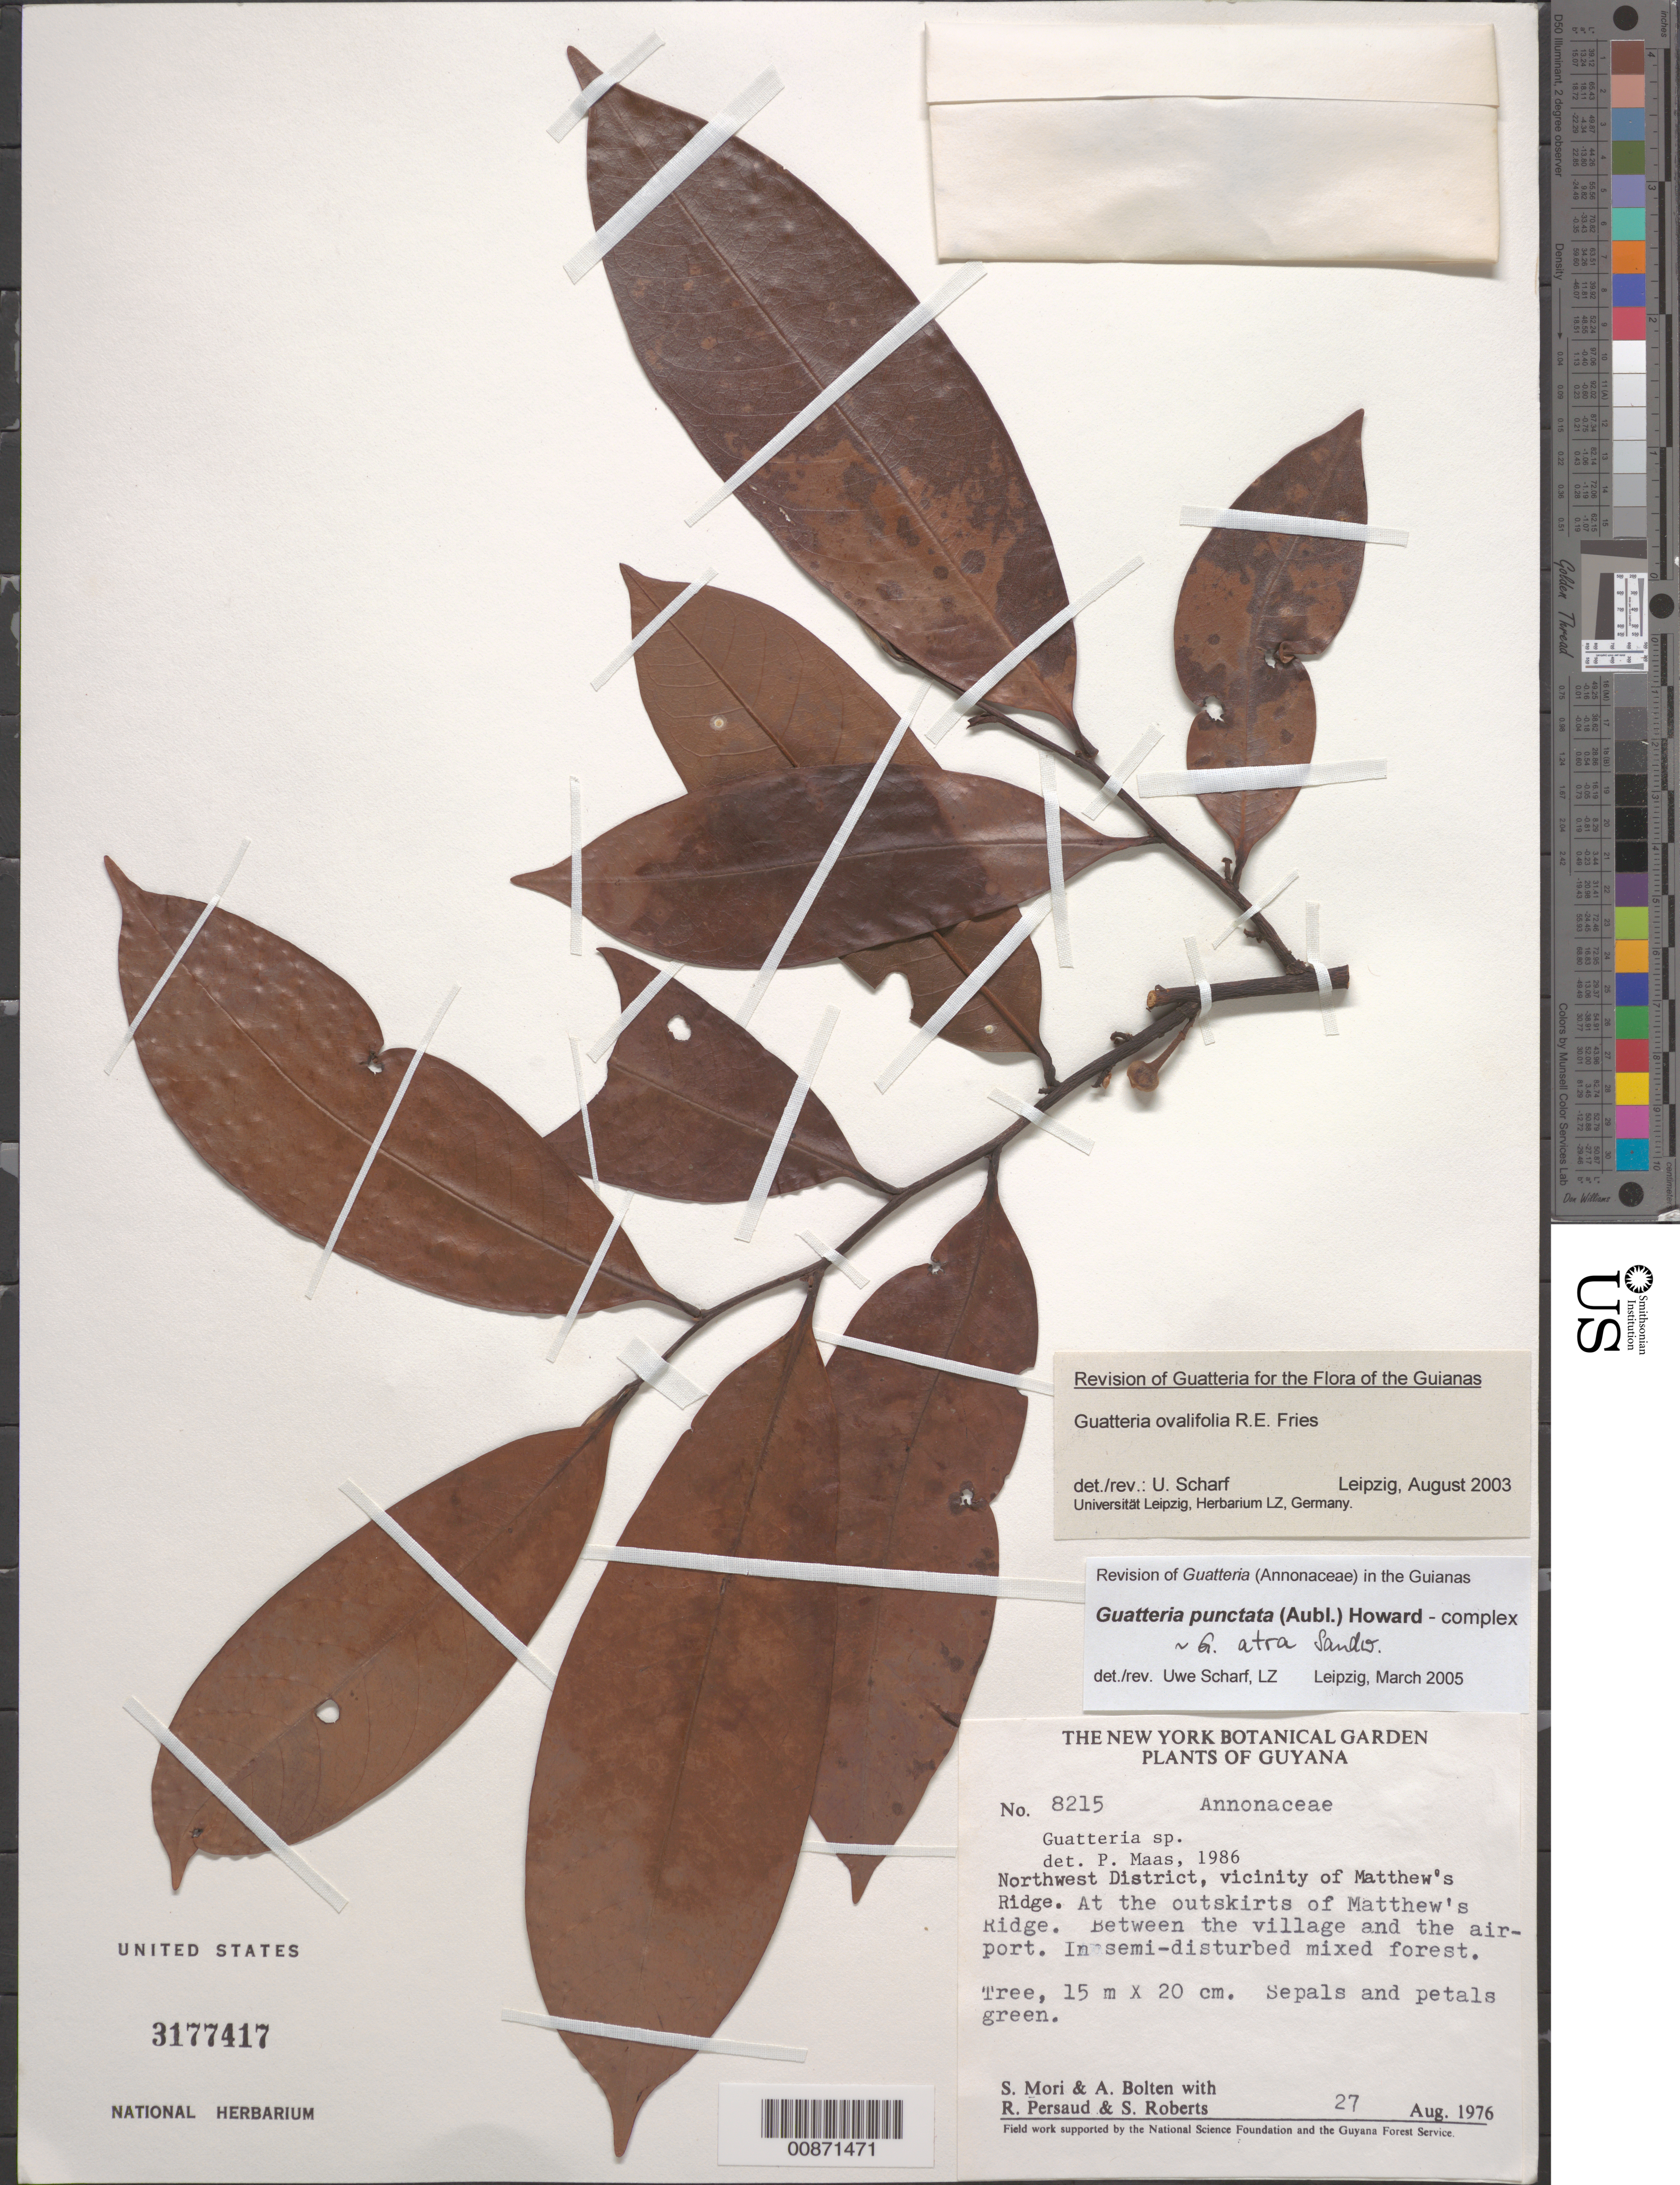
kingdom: Plantae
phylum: Tracheophyta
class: Magnoliopsida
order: Magnoliales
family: Annonaceae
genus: Guatteria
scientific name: Guatteria punctata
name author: (Aubl.) R.A. Howard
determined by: Scharf, U.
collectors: S. Mori, A. Bolten, R. Persaud & S. Roberts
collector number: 8215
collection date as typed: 27-Aug-76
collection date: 1976-08-27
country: Guyana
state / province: Barima-Waini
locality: Matthew's Ridge, outskirts, betw. village and airport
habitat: Semi-disturbed mixed forest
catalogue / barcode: US 3177417